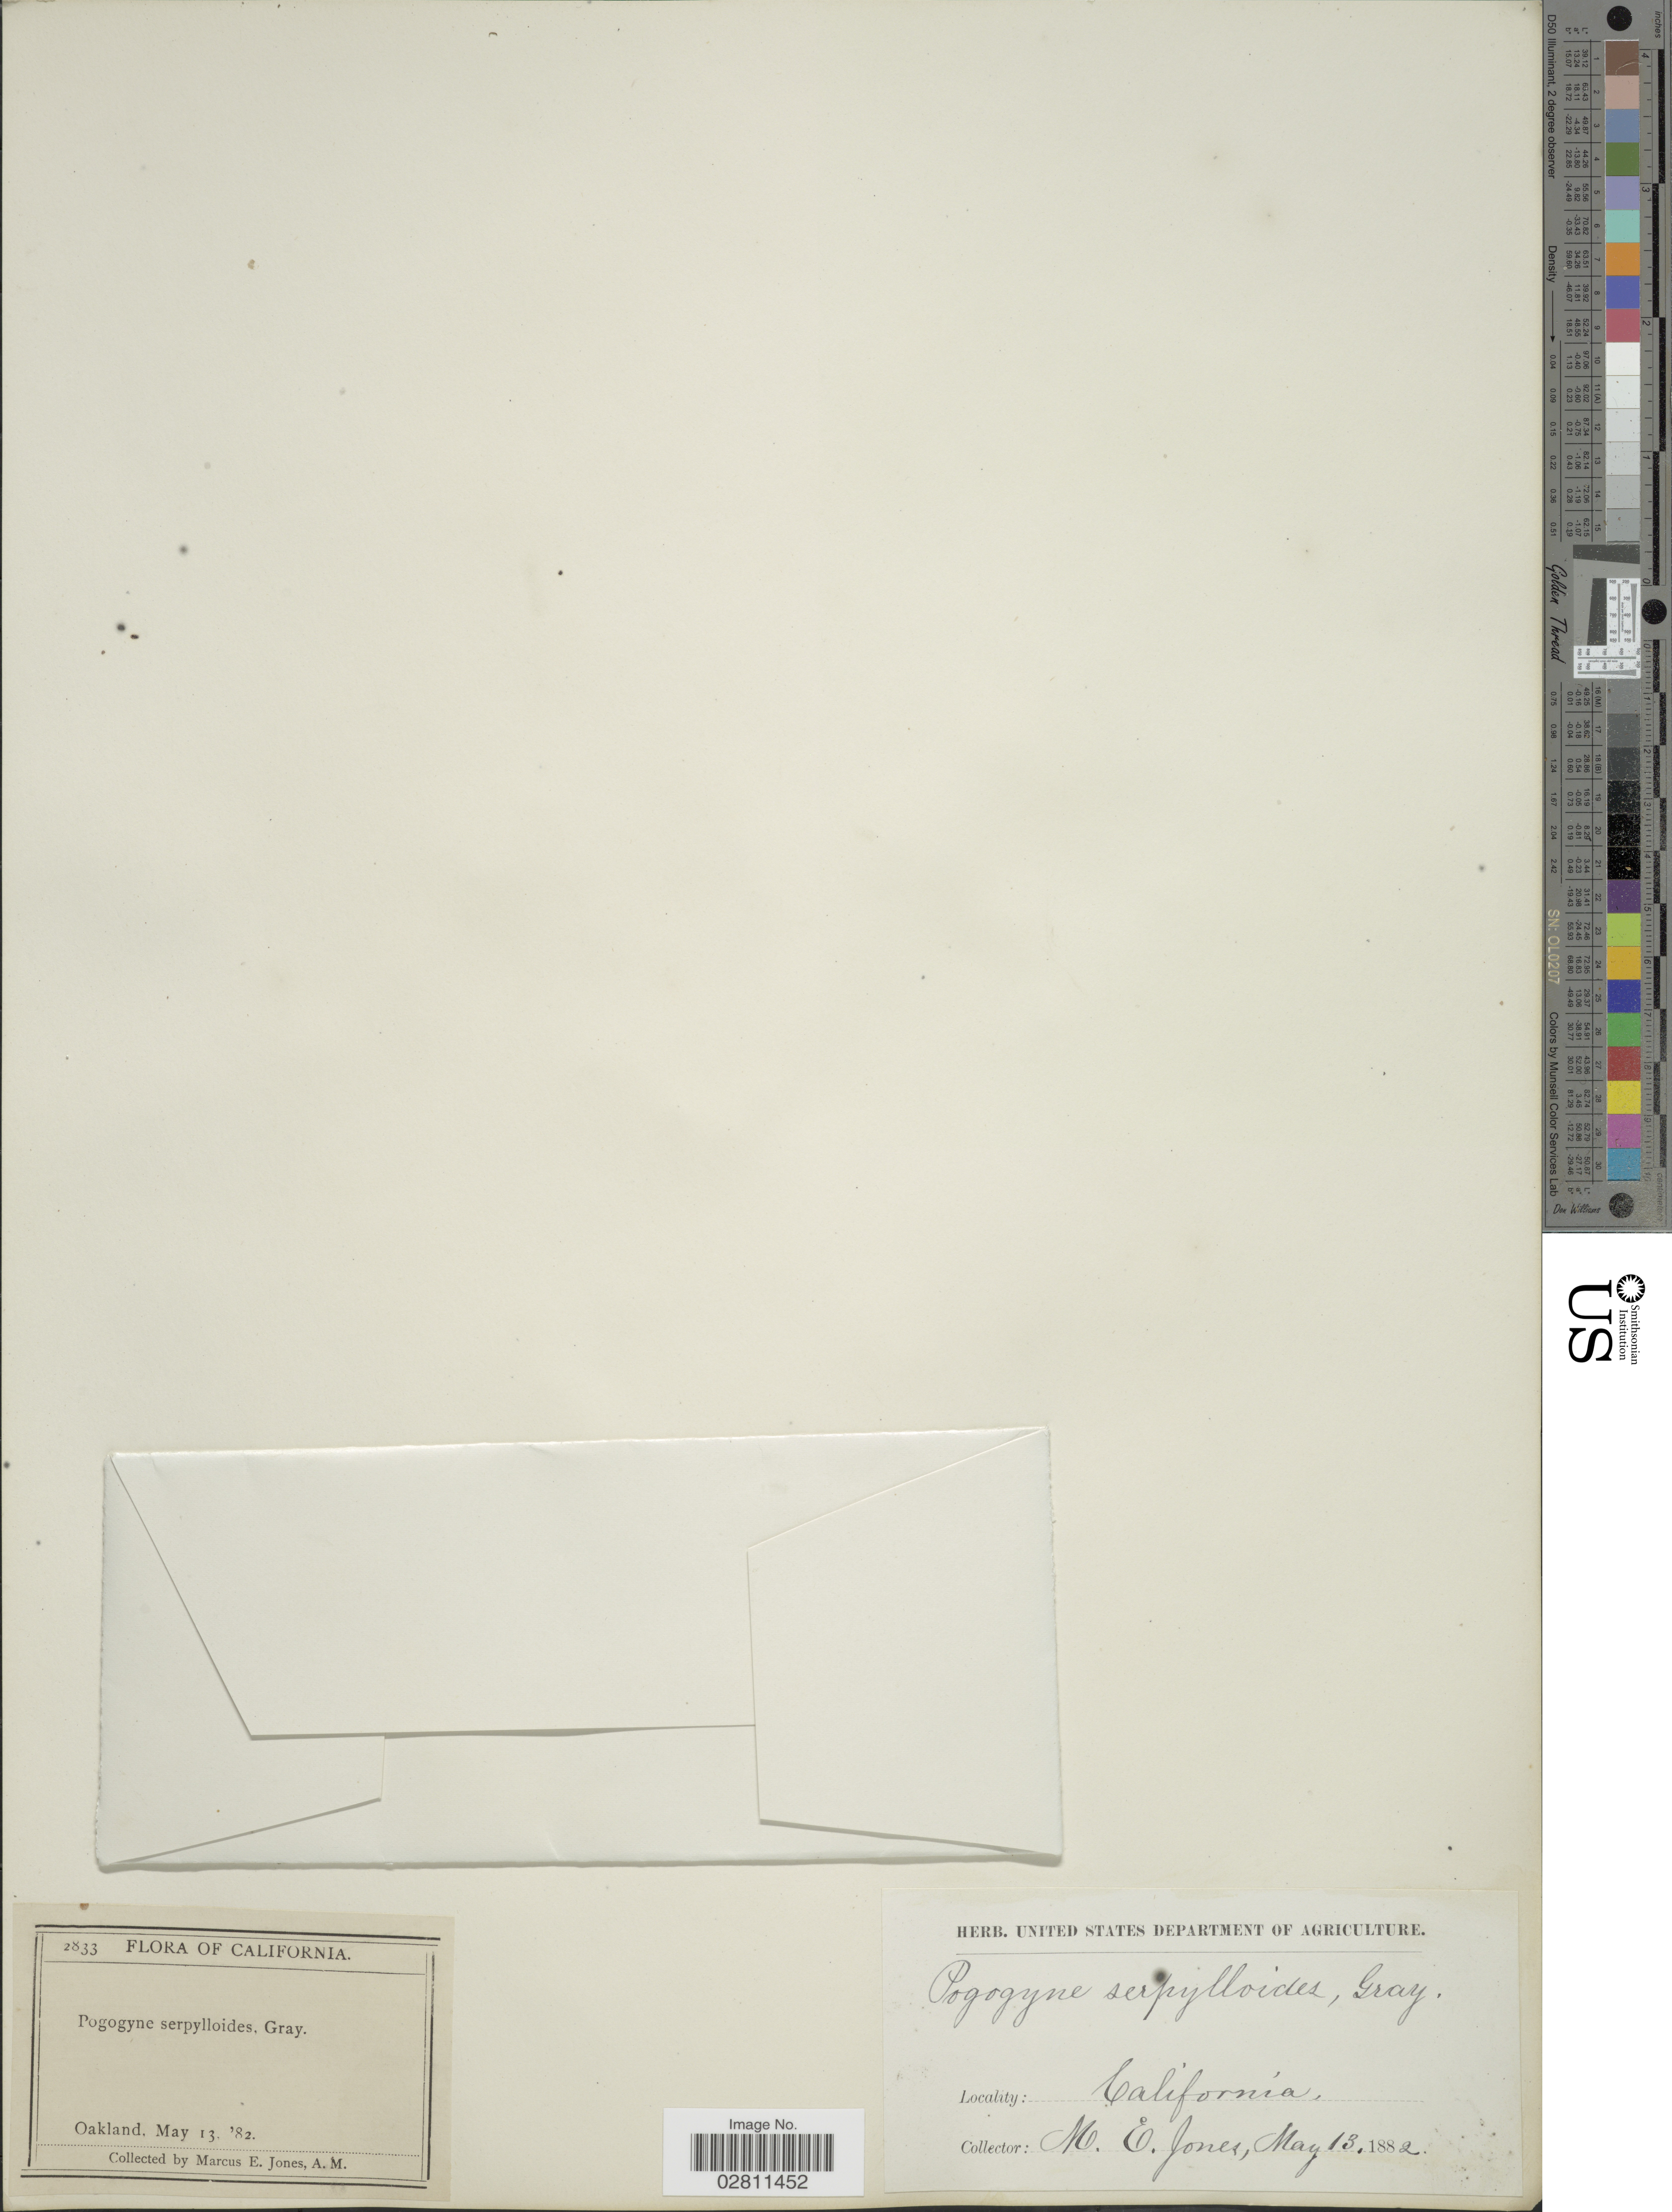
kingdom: Plantae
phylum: Tracheophyta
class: Magnoliopsida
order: Lamiales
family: Lamiaceae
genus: Pogogyne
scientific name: Pogogyne serpylloides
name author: (Torr.) A. Gray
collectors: M. E. Jones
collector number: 2833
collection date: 1882-05-13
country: United States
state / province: California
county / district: Alameda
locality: Oakland.